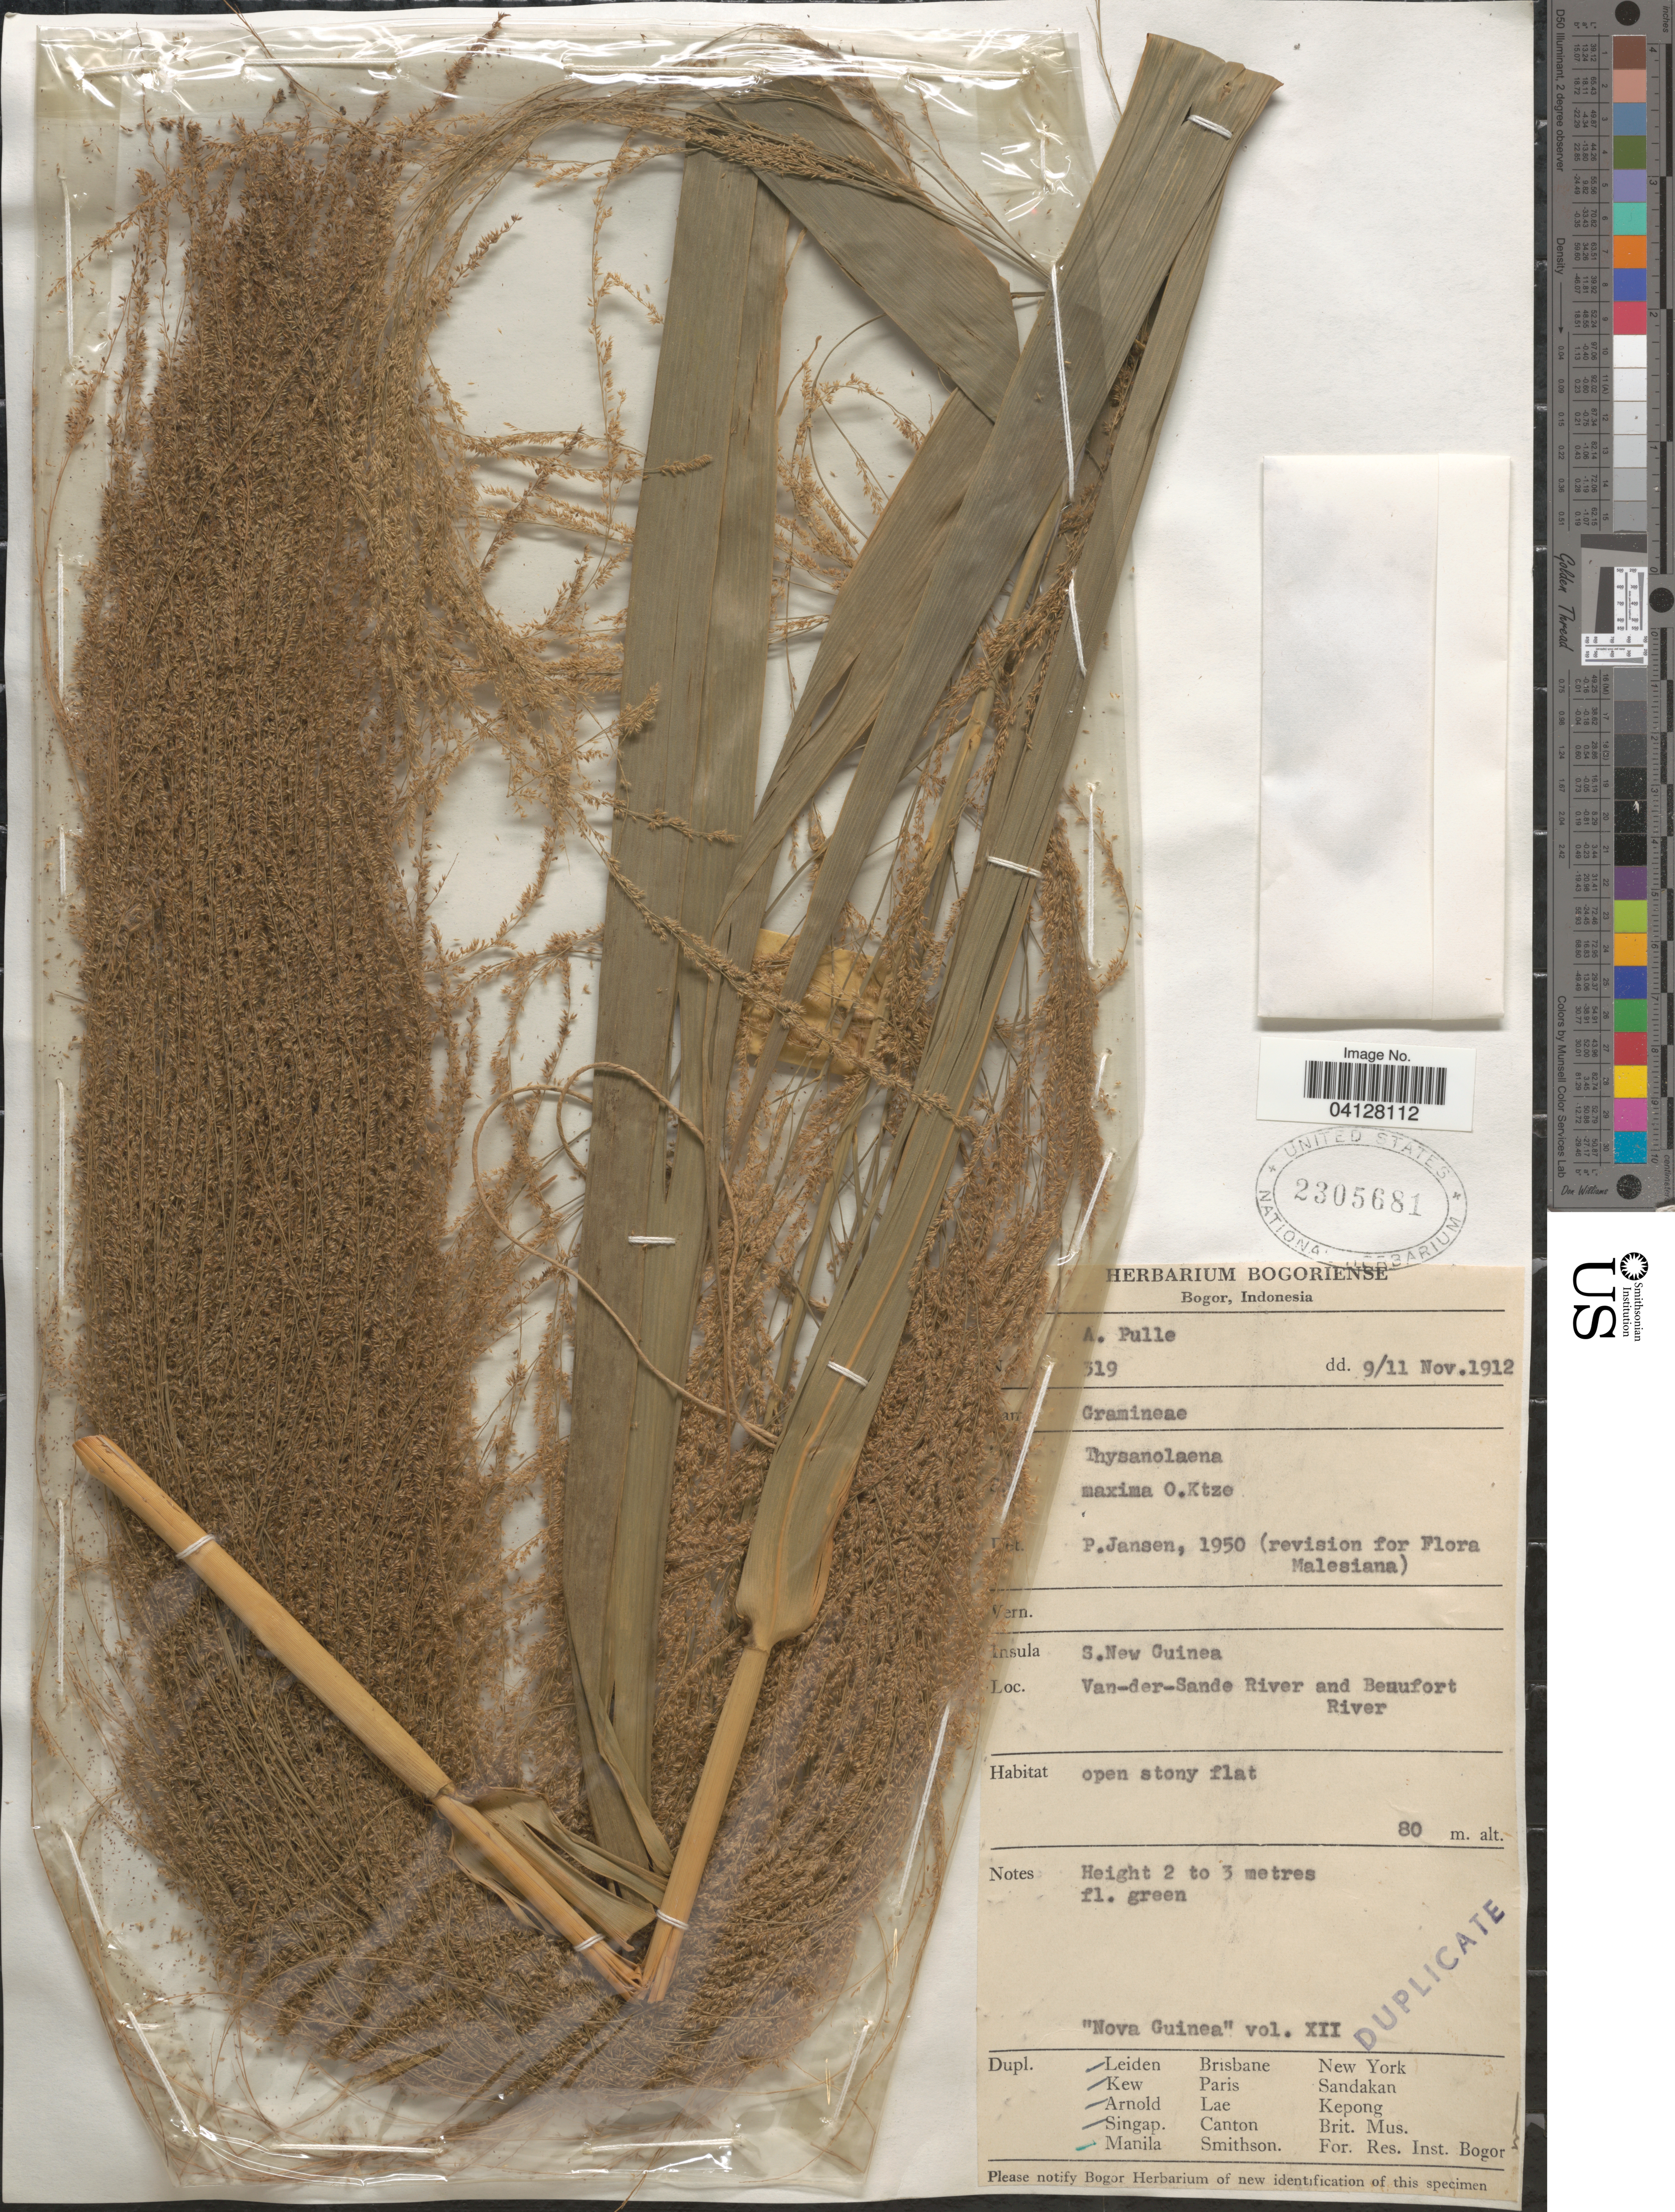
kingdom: Plantae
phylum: Tracheophyta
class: Liliopsida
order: Poales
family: Poaceae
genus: Thysanolaena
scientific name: Thysanolaena maxima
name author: (Roxb.) Kuntze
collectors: A. A. Pulle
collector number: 319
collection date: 1912-11-09/1912-11-11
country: Indonesia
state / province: Papua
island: New Guinea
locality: Insula S.New Guinea. Van-der-Sande River and Beaufort River.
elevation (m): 80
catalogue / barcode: US 2305681